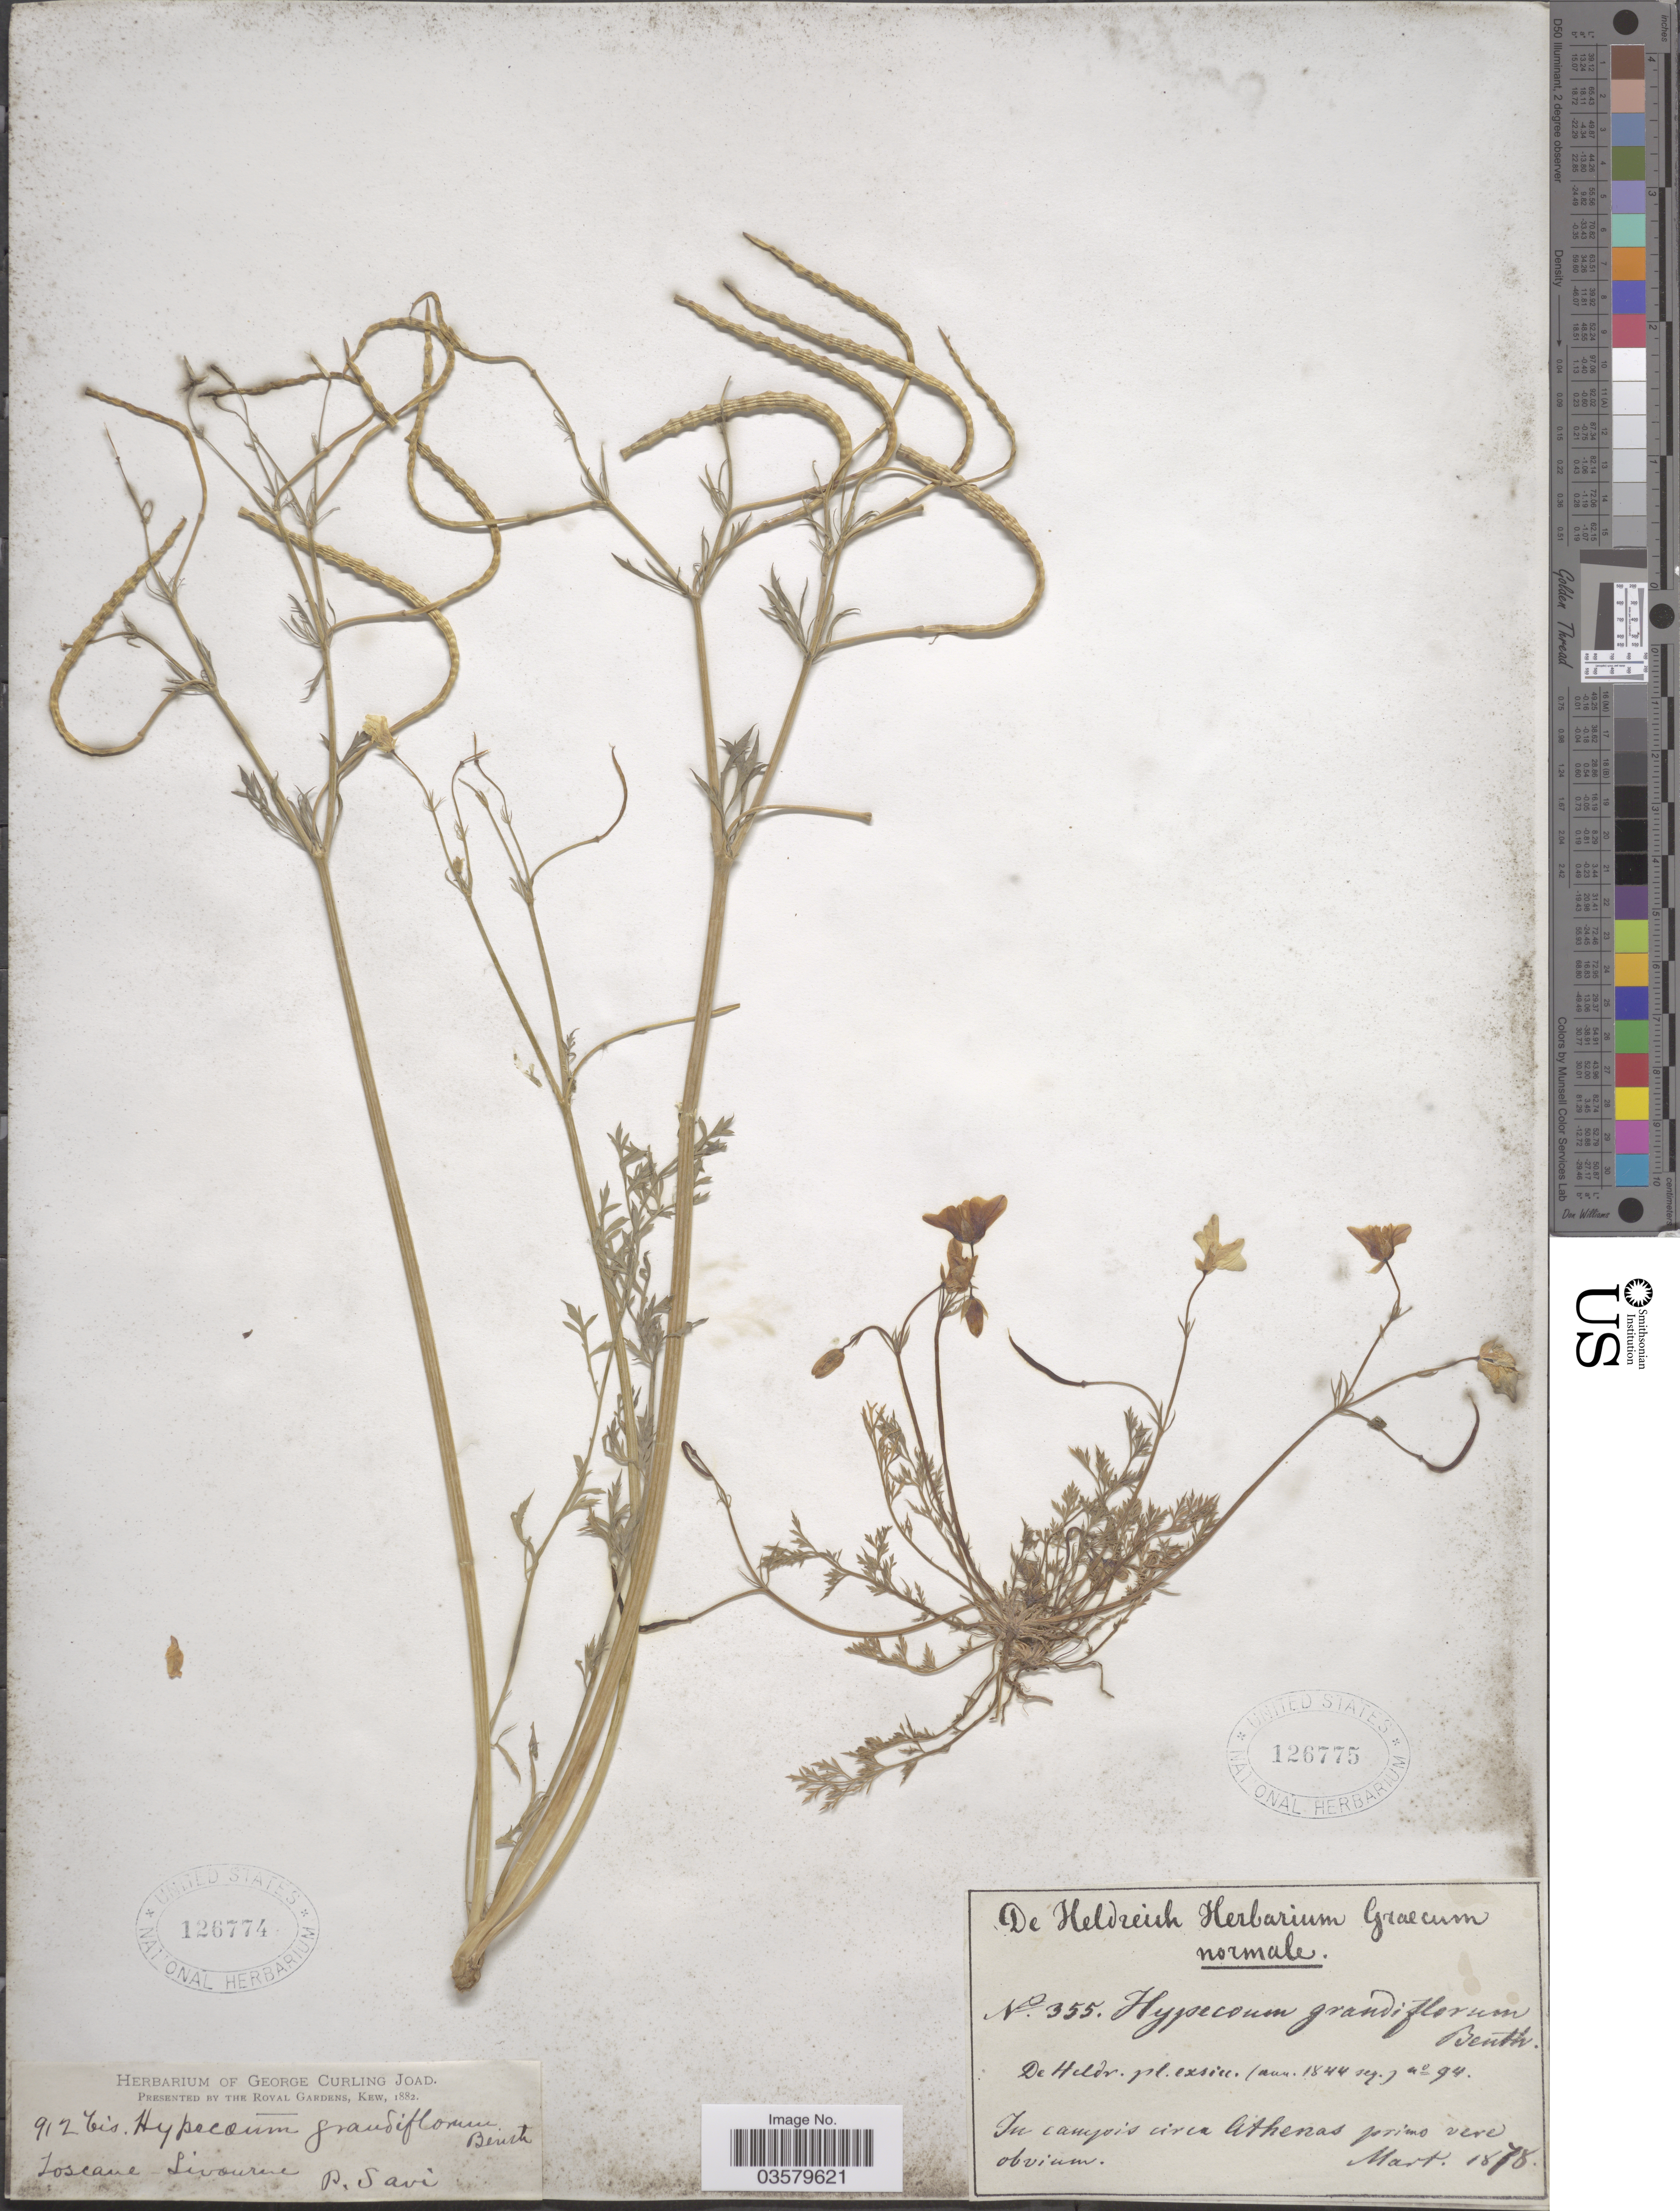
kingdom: Plantae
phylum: Tracheophyta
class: Magnoliopsida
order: Ranunculales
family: Papaveraceae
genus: Hypecoum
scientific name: Hypecoum grandiflorum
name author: Benth.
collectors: P. Savi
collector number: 912bis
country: Italy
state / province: Tuscany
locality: Toscane Livourne.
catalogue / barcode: US 126774